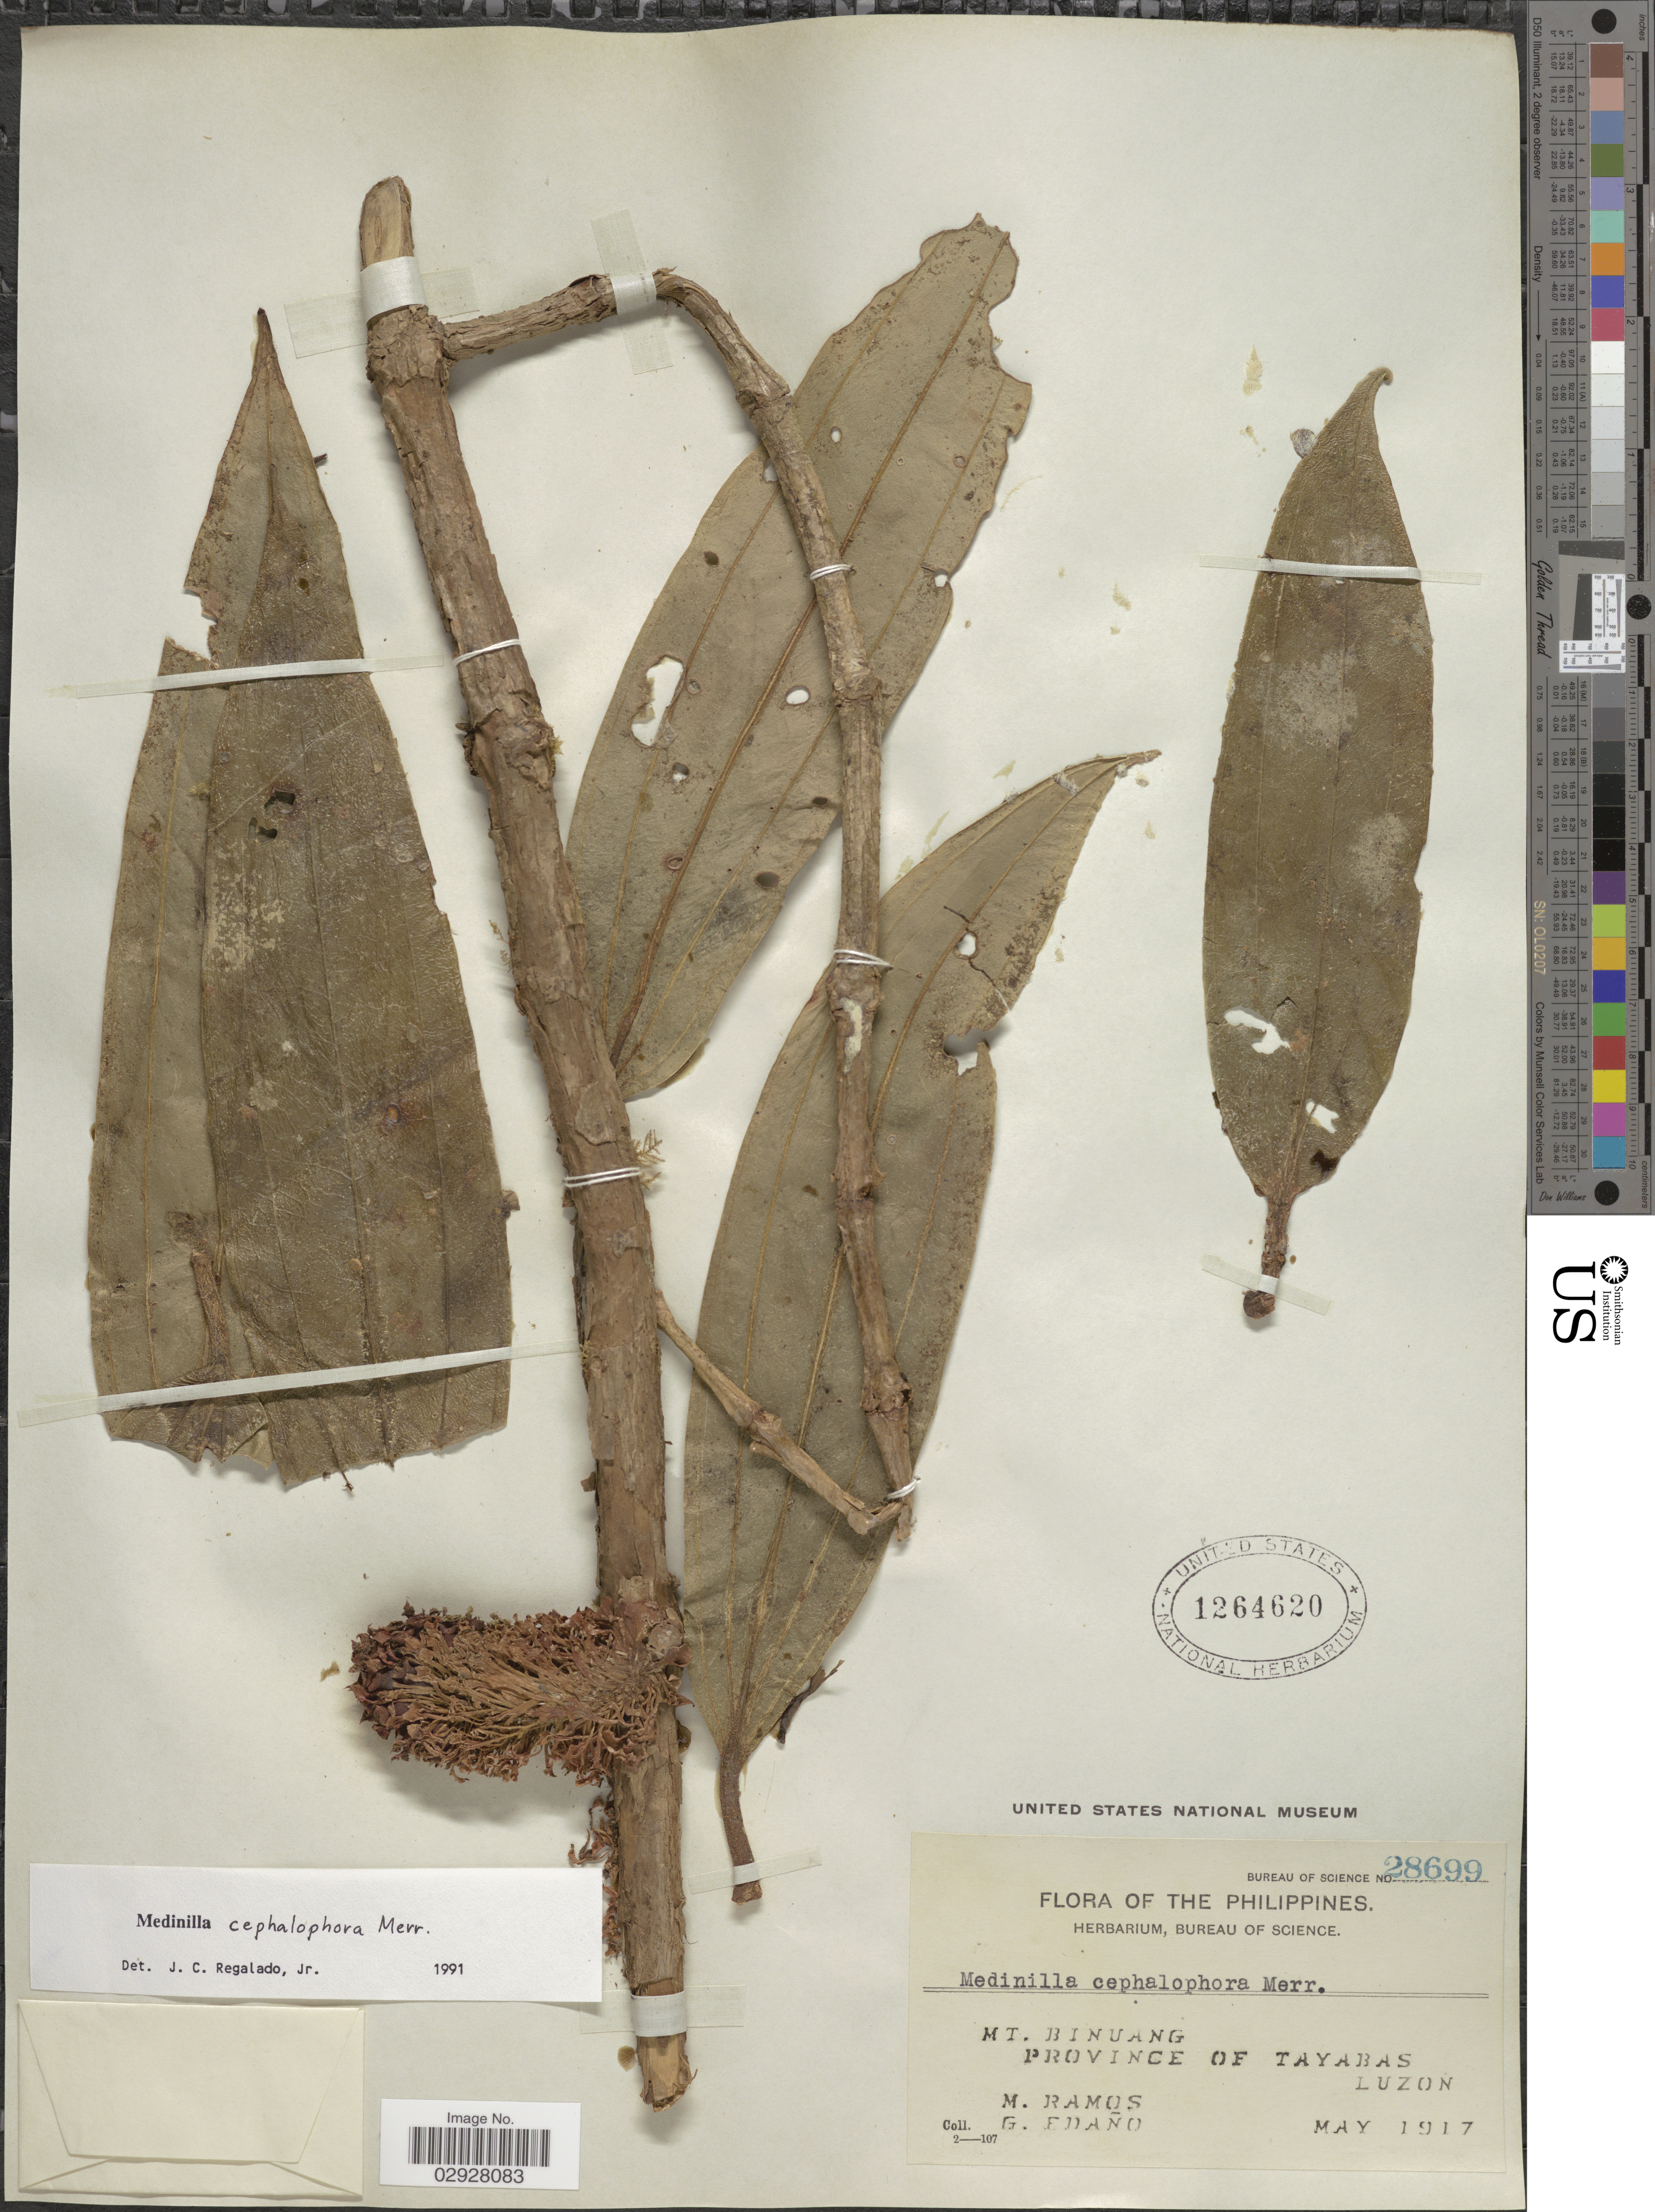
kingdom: Plantae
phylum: Tracheophyta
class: Magnoliopsida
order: Myrtales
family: Melastomataceae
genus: Medinilla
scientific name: Medinilla cephalophora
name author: Merr.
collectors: M. Ramos & G. Edaño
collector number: Bureau of Science 28699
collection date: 1917-05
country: Philippines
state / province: Calabarzon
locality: Mt. Binuang, Province of Tayabas, Luzon.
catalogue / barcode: US 1264620